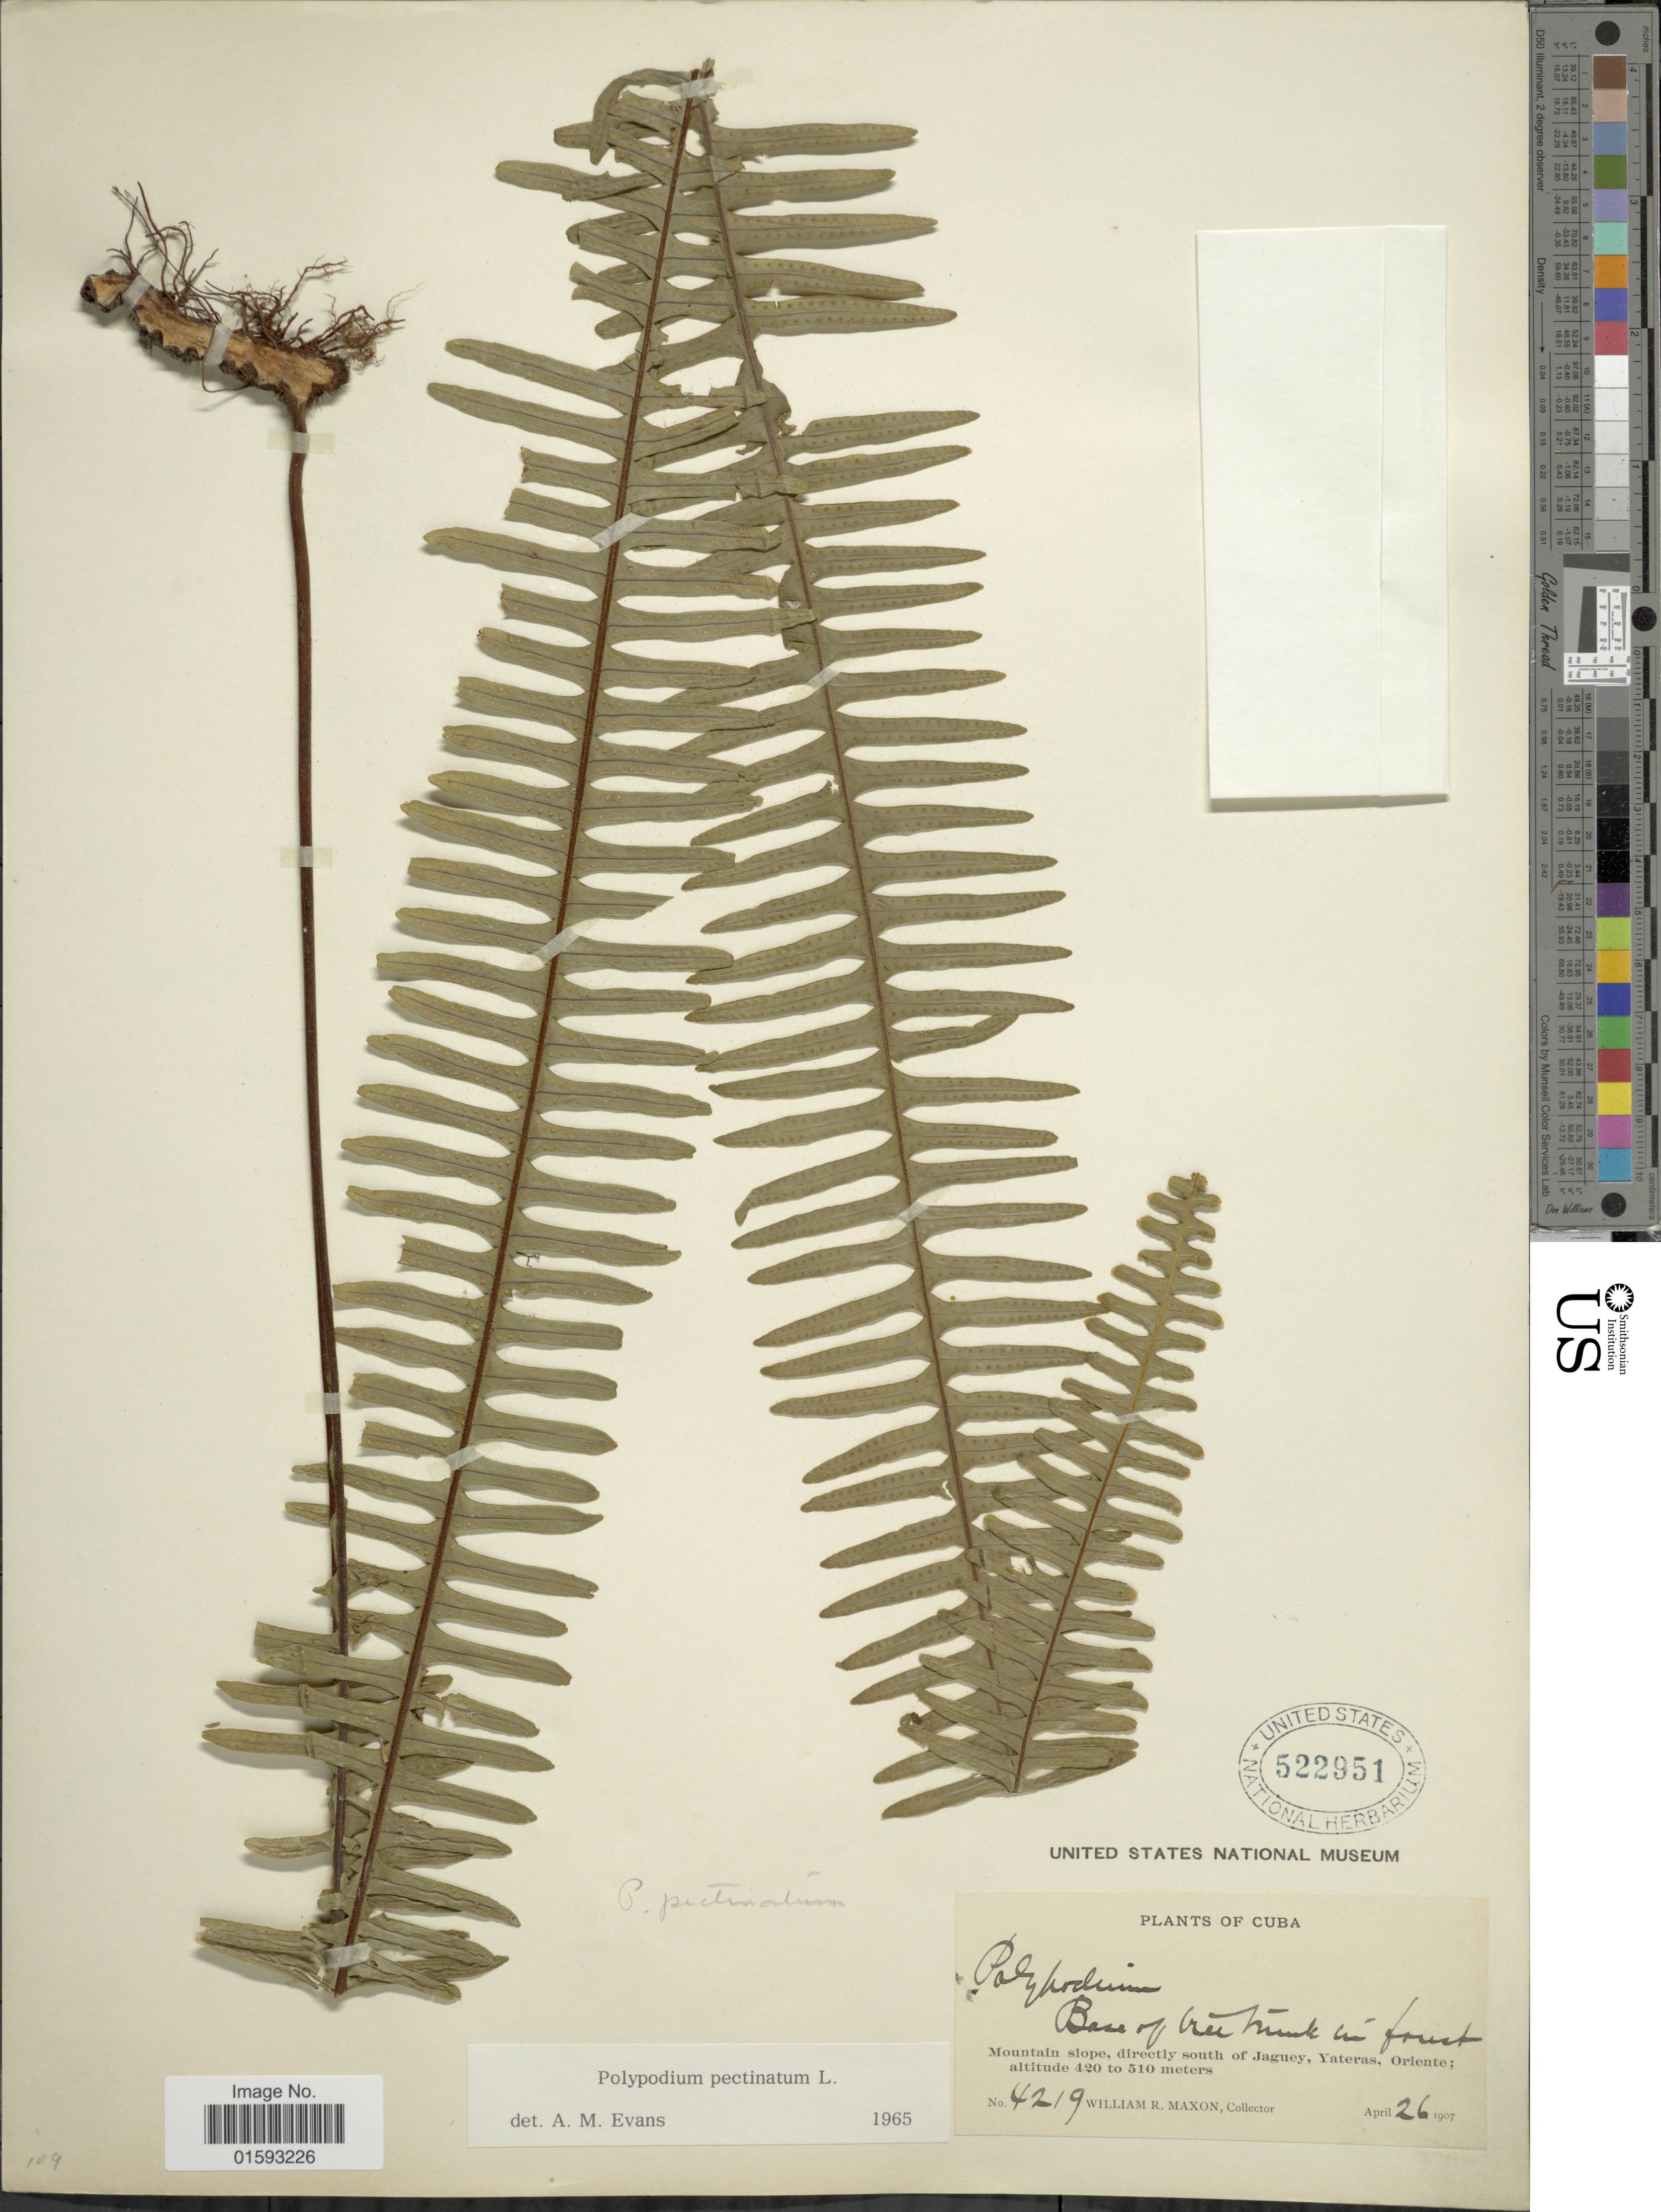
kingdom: Plantae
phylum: Tracheophyta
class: Polypodiopsida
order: Polypodiales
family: Polypodiaceae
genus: Pecluma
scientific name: Pecluma pectinata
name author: (L.) M.G. Price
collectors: W. R. Maxon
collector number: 4219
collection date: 1907-04-26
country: Cuba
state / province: Oriente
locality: Mountain slope, directly south of Jaguey, Yateras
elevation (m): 420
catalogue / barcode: US 522951